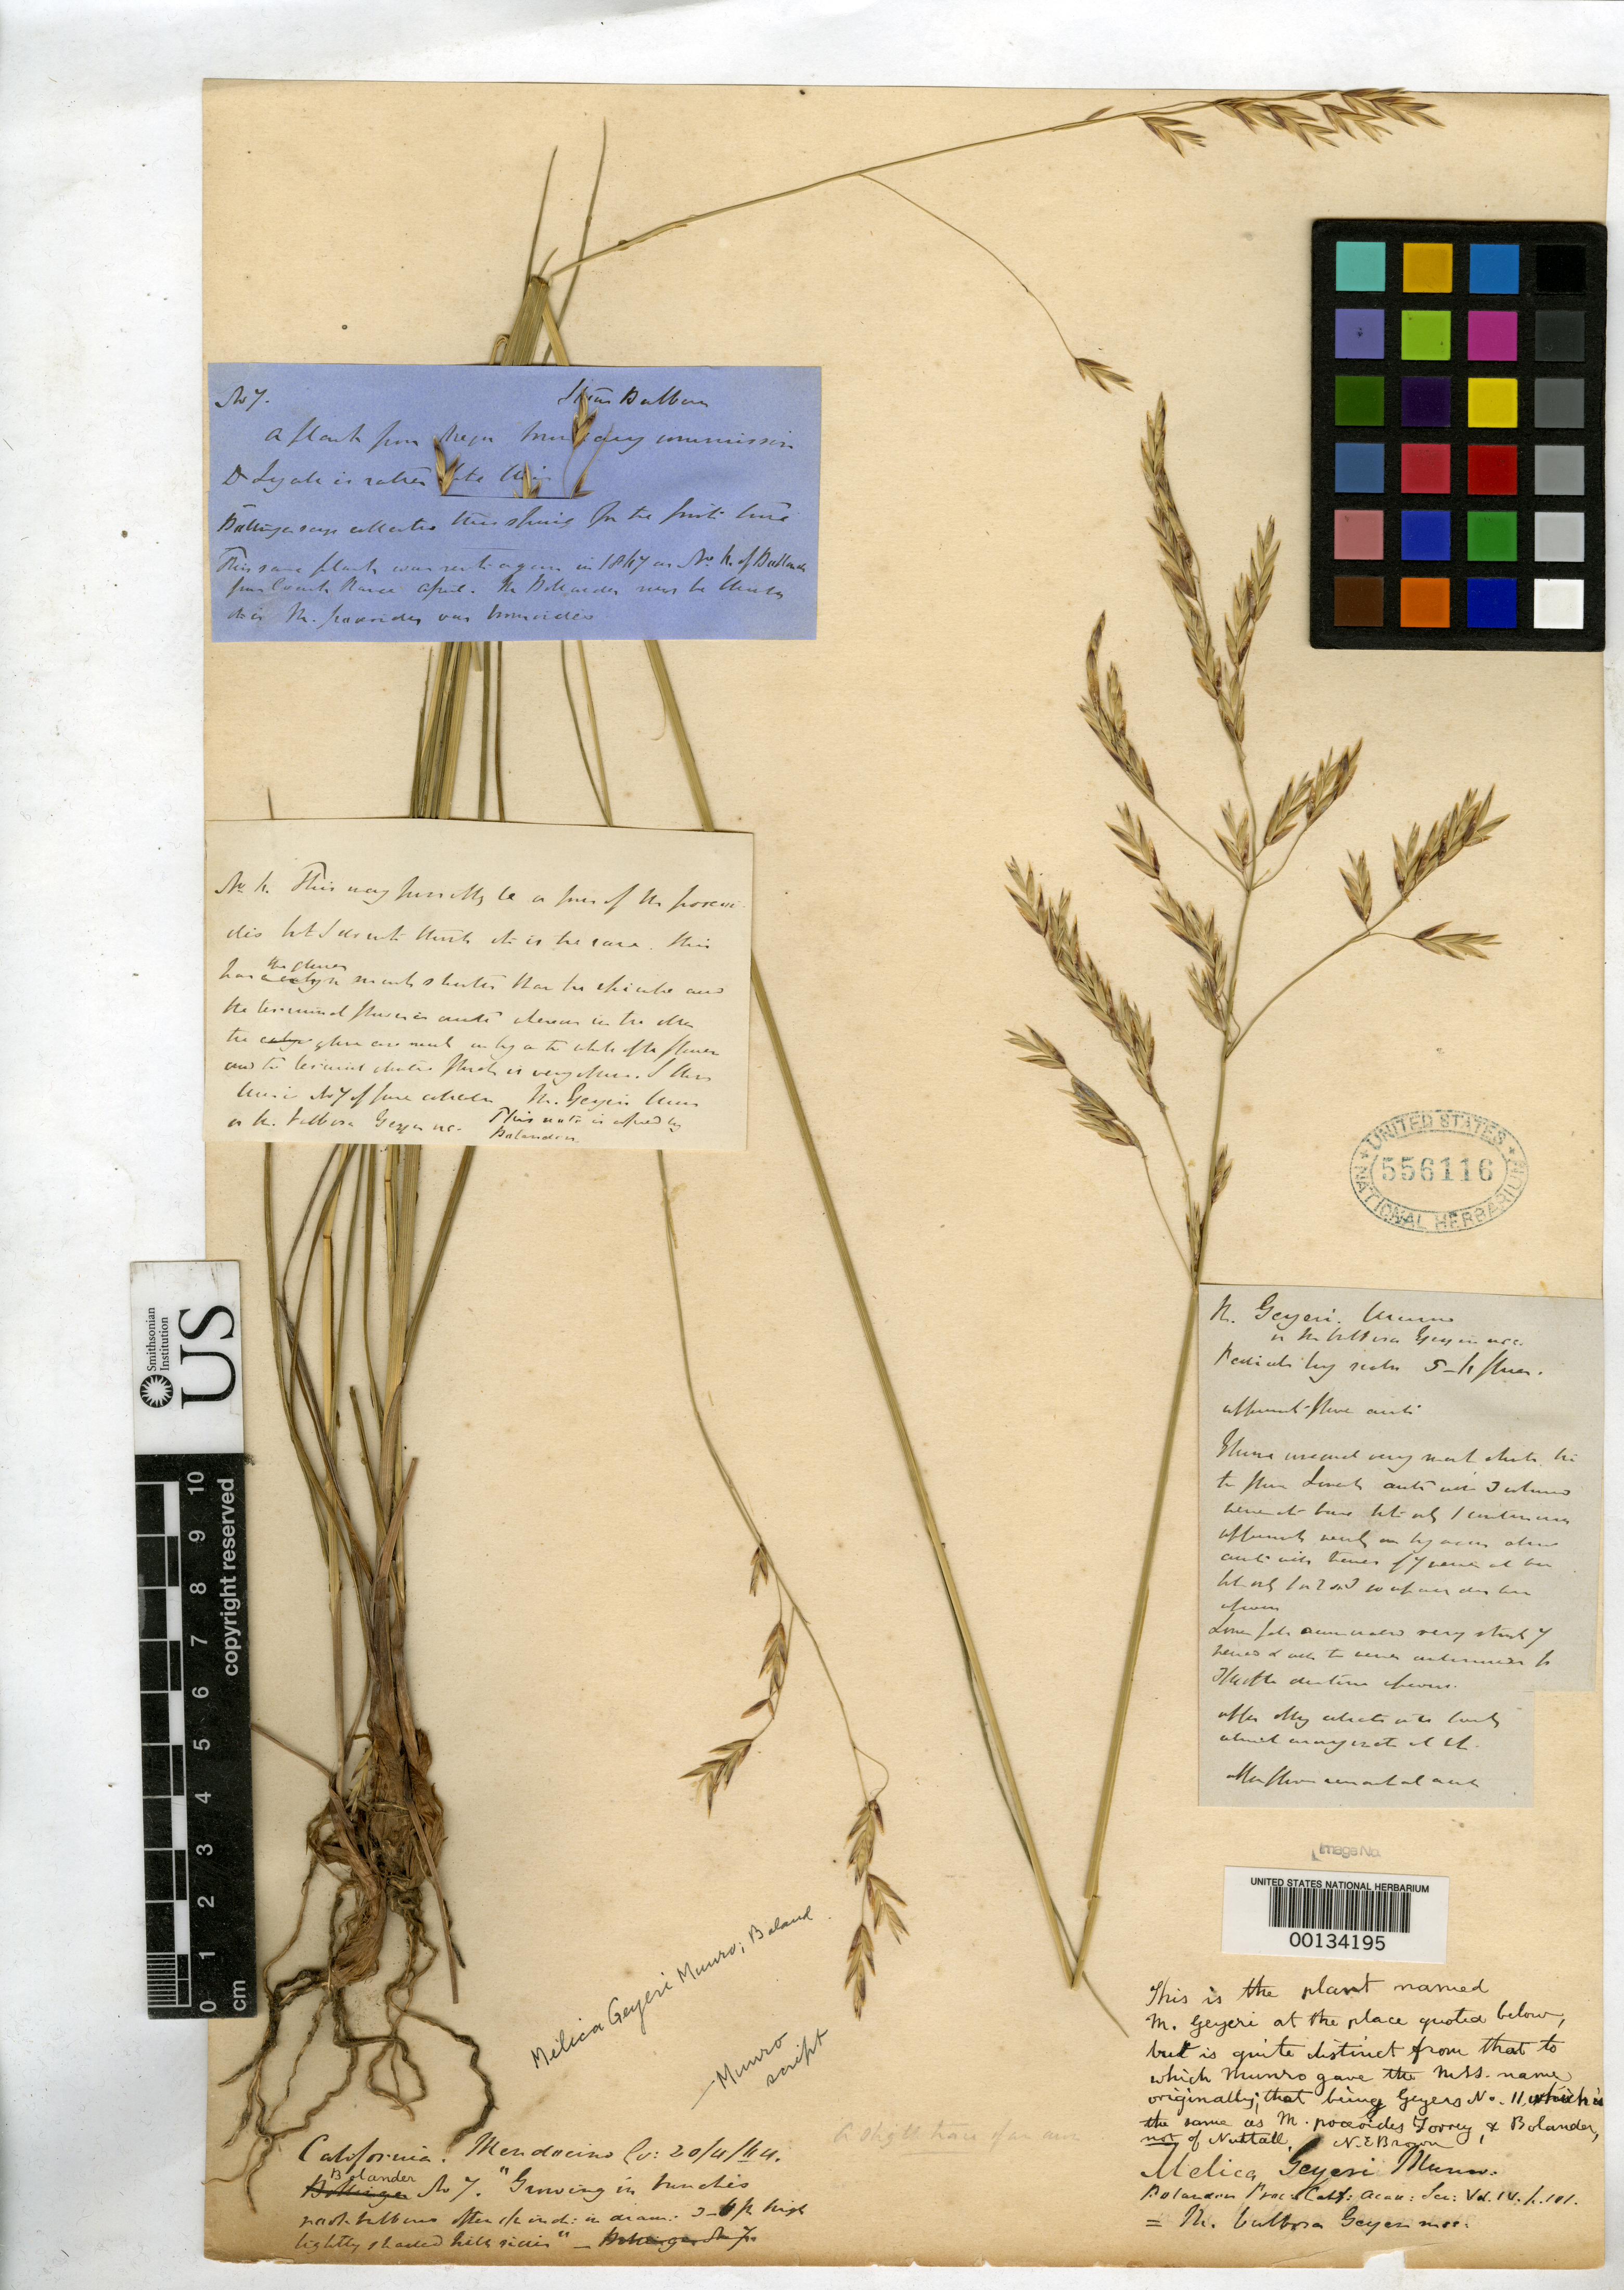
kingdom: Plantae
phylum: Tracheophyta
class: Liliopsida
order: Poales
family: Poaceae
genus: Melica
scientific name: Melica geyeri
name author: Munro ex Bol.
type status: Holotype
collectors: H. Bolander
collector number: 6119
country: United States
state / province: California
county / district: Mendocino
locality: Ukiah.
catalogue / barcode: US 556116